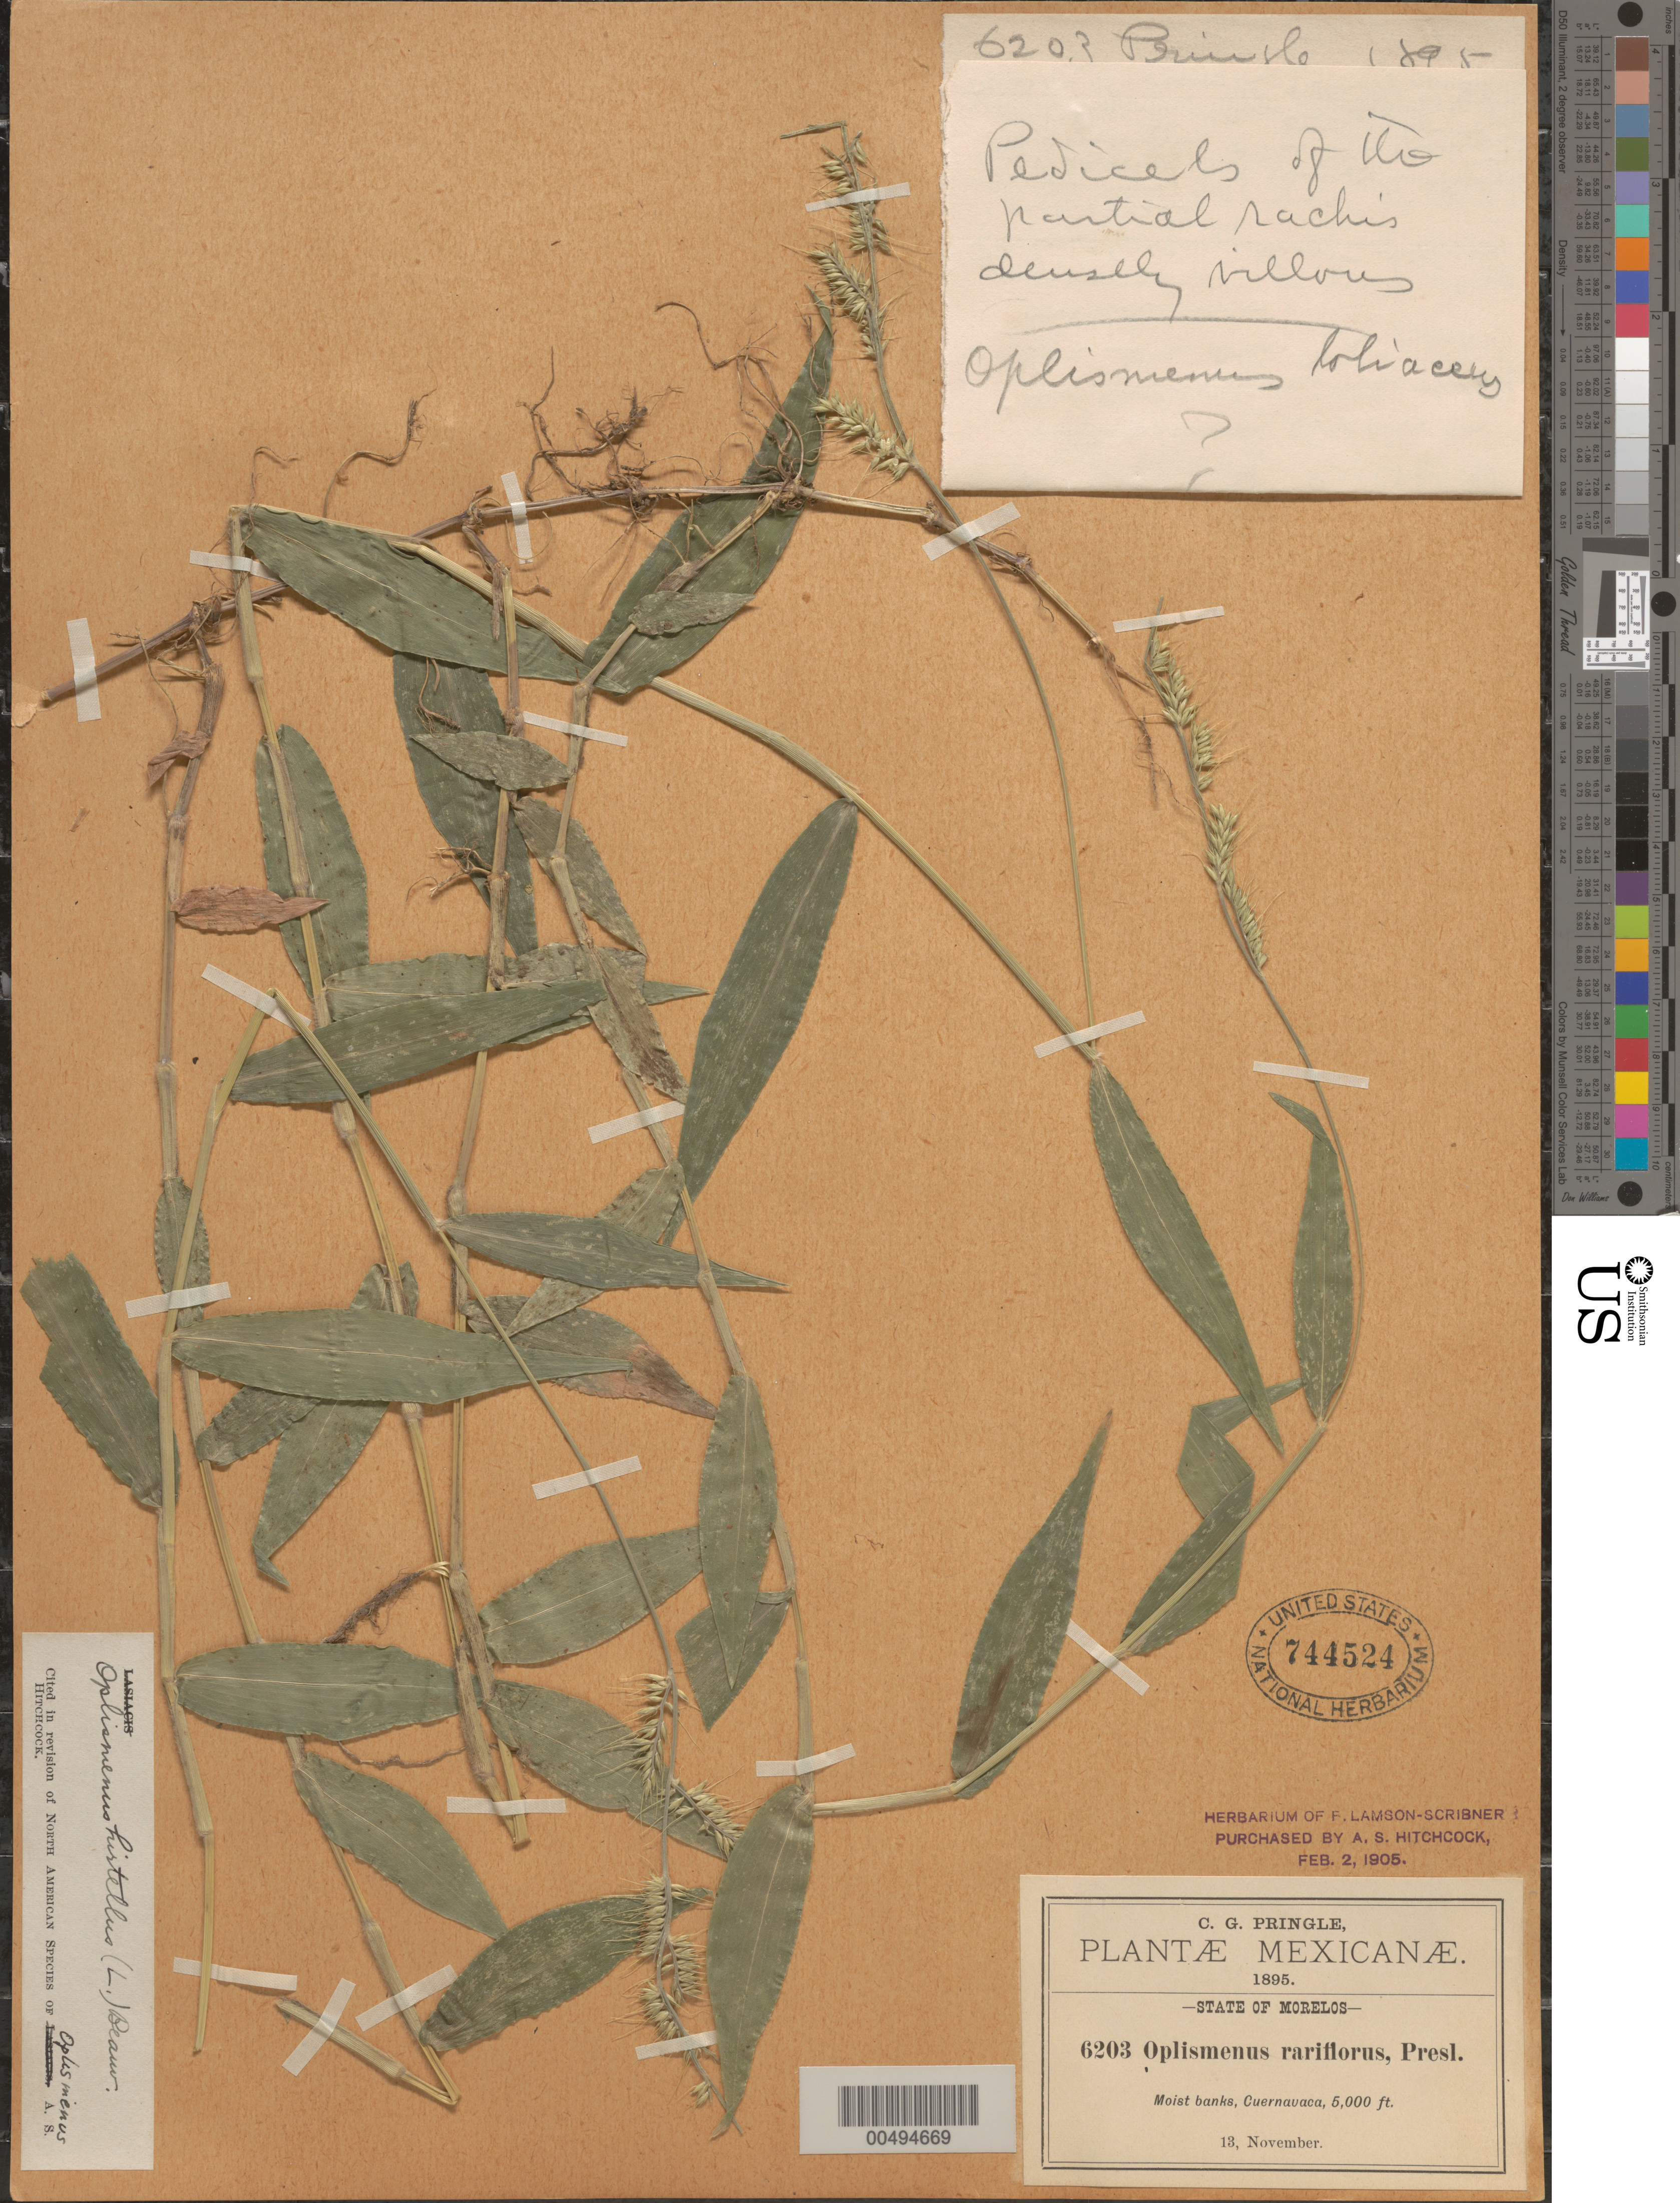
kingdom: Plantae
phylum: Tracheophyta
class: Liliopsida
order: Poales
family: Poaceae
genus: Oplismenus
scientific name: Oplismenus hirtellus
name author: (L.) P. Beauv.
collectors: C. G. Pringle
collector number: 6203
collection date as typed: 13 Nov 1895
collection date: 1895-11-13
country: Mexico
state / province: Morelos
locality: Cuernavaca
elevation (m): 1524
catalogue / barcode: US 744524